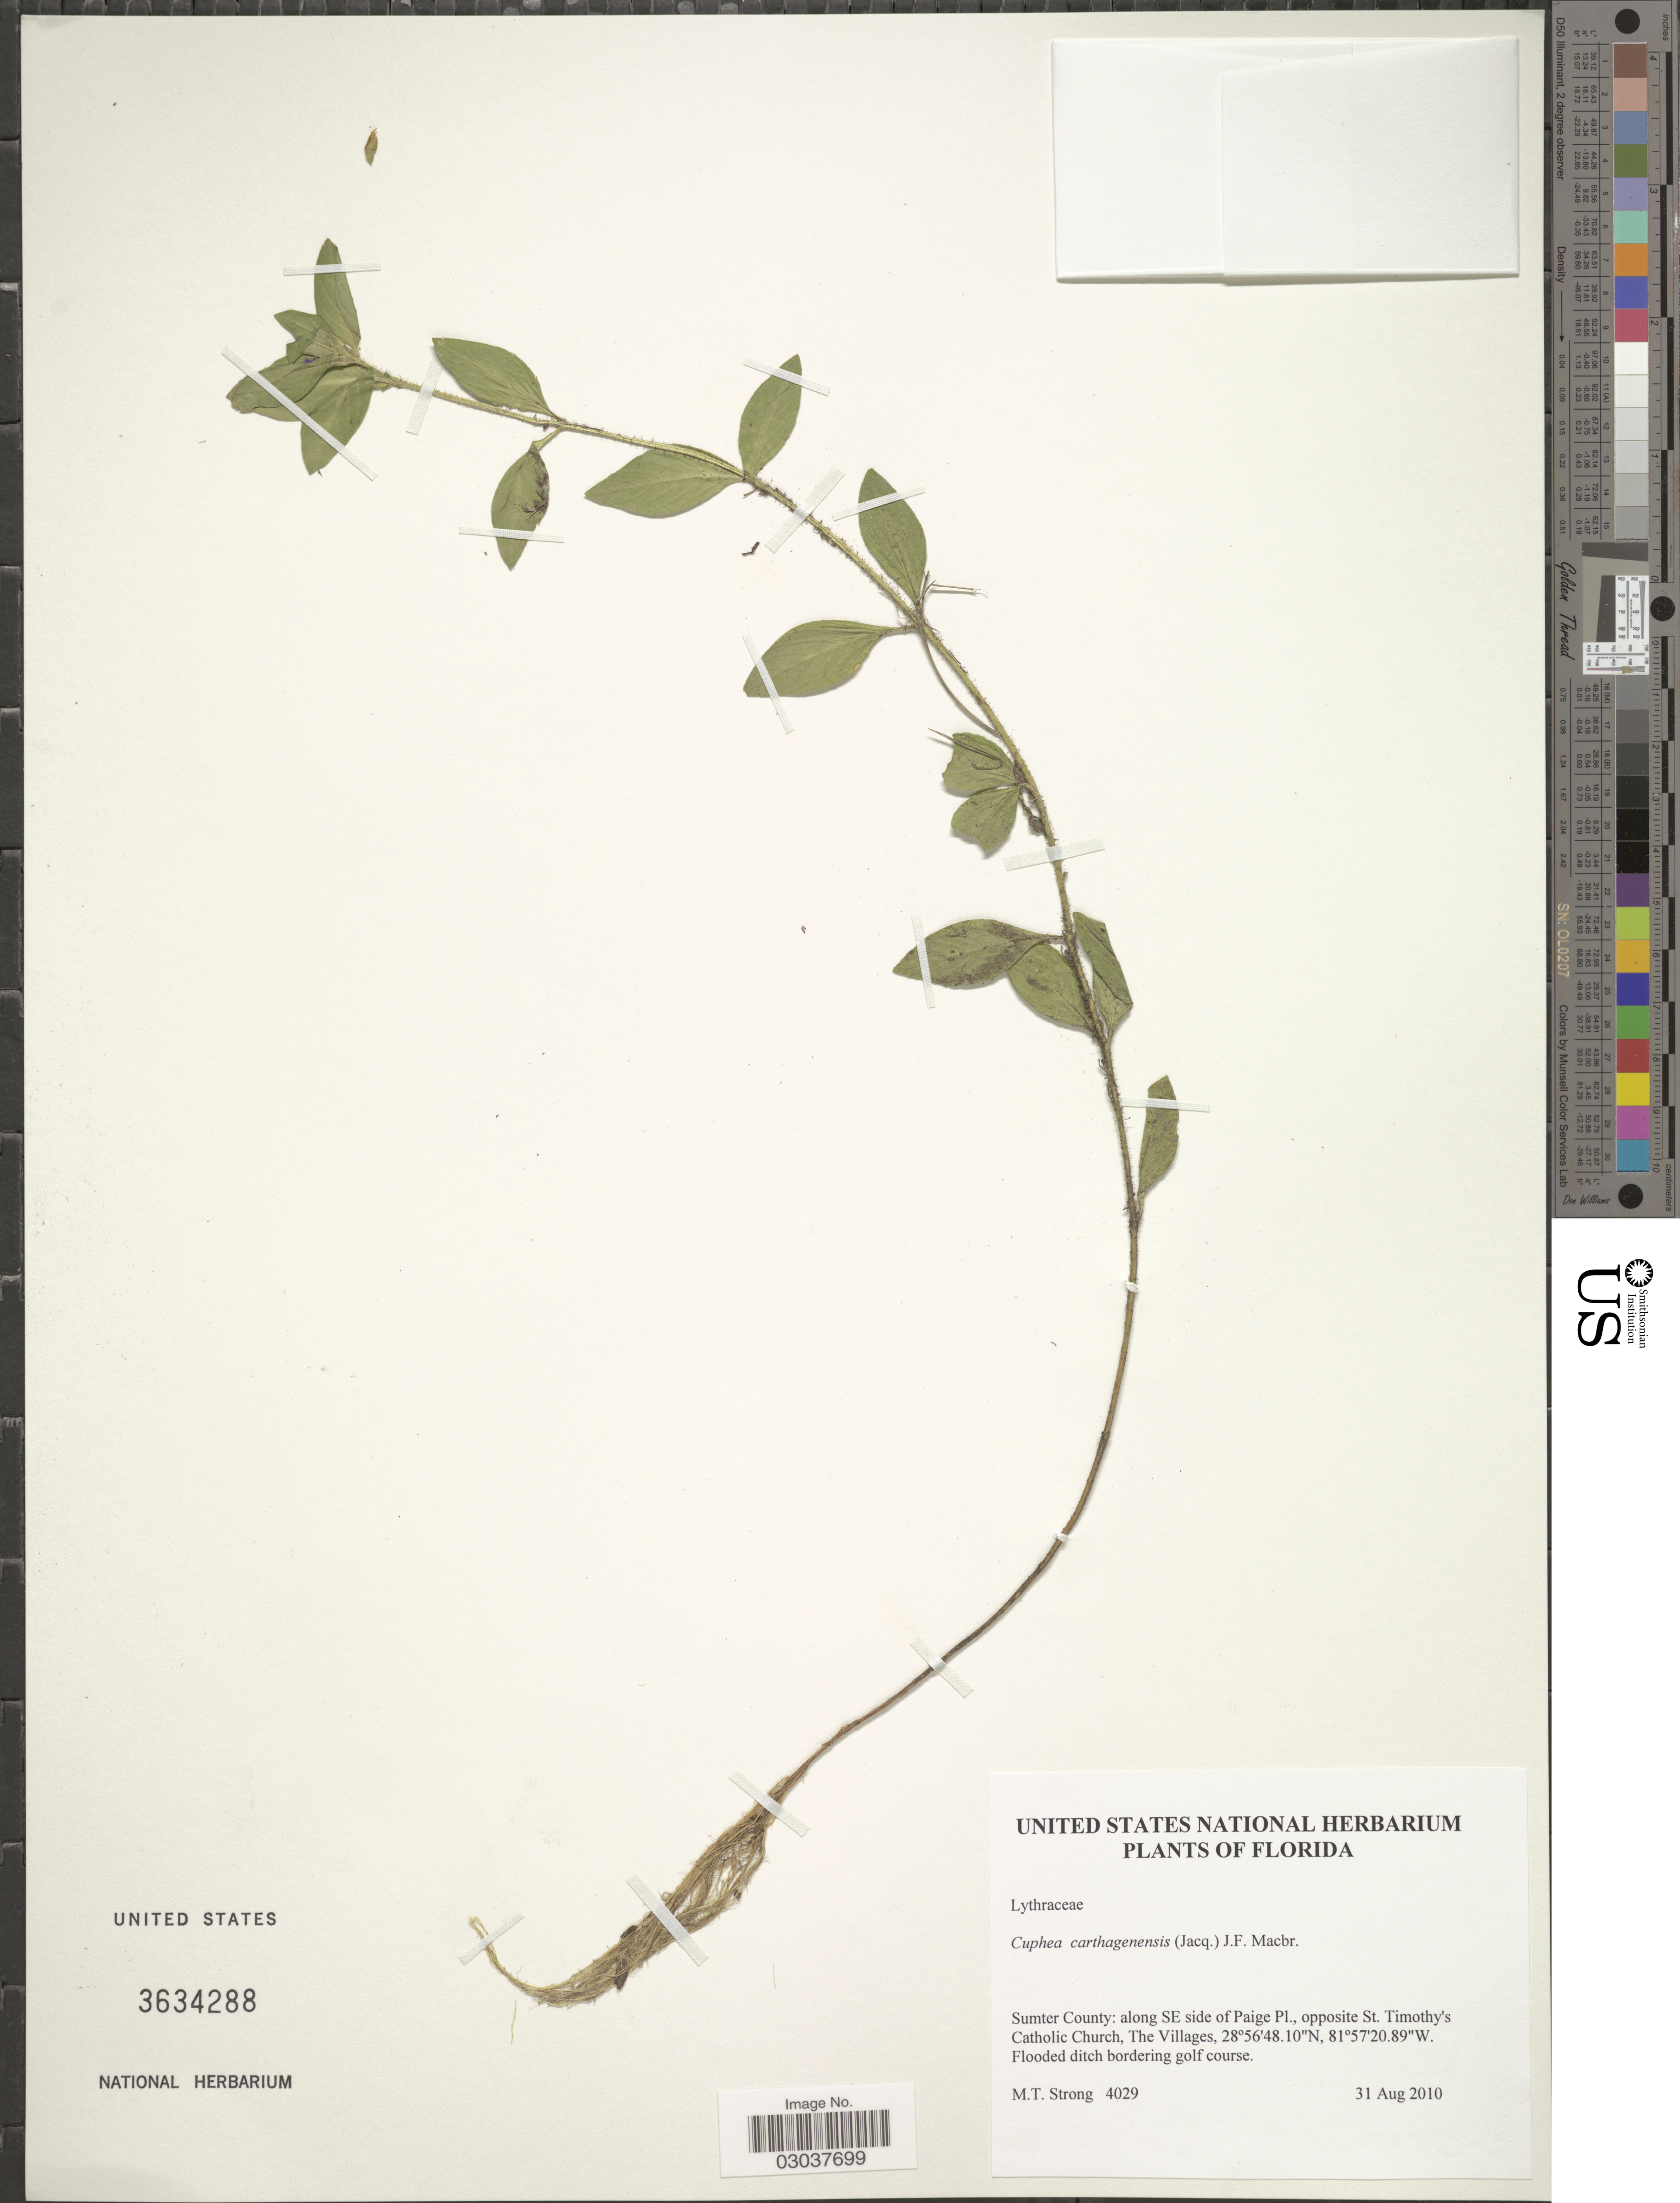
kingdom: Plantae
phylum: Tracheophyta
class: Magnoliopsida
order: Myrtales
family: Lythraceae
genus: Cuphea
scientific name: Cuphea carthagenensis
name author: (Jacq.) J.F. Macbr.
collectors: M. T. Strong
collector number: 4029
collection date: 2010-08-31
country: United States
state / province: Florida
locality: Sumter County: along SE side of Paie Pl., opposite St. Timothy's Catholic Church, The Villages.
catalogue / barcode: US 3634288